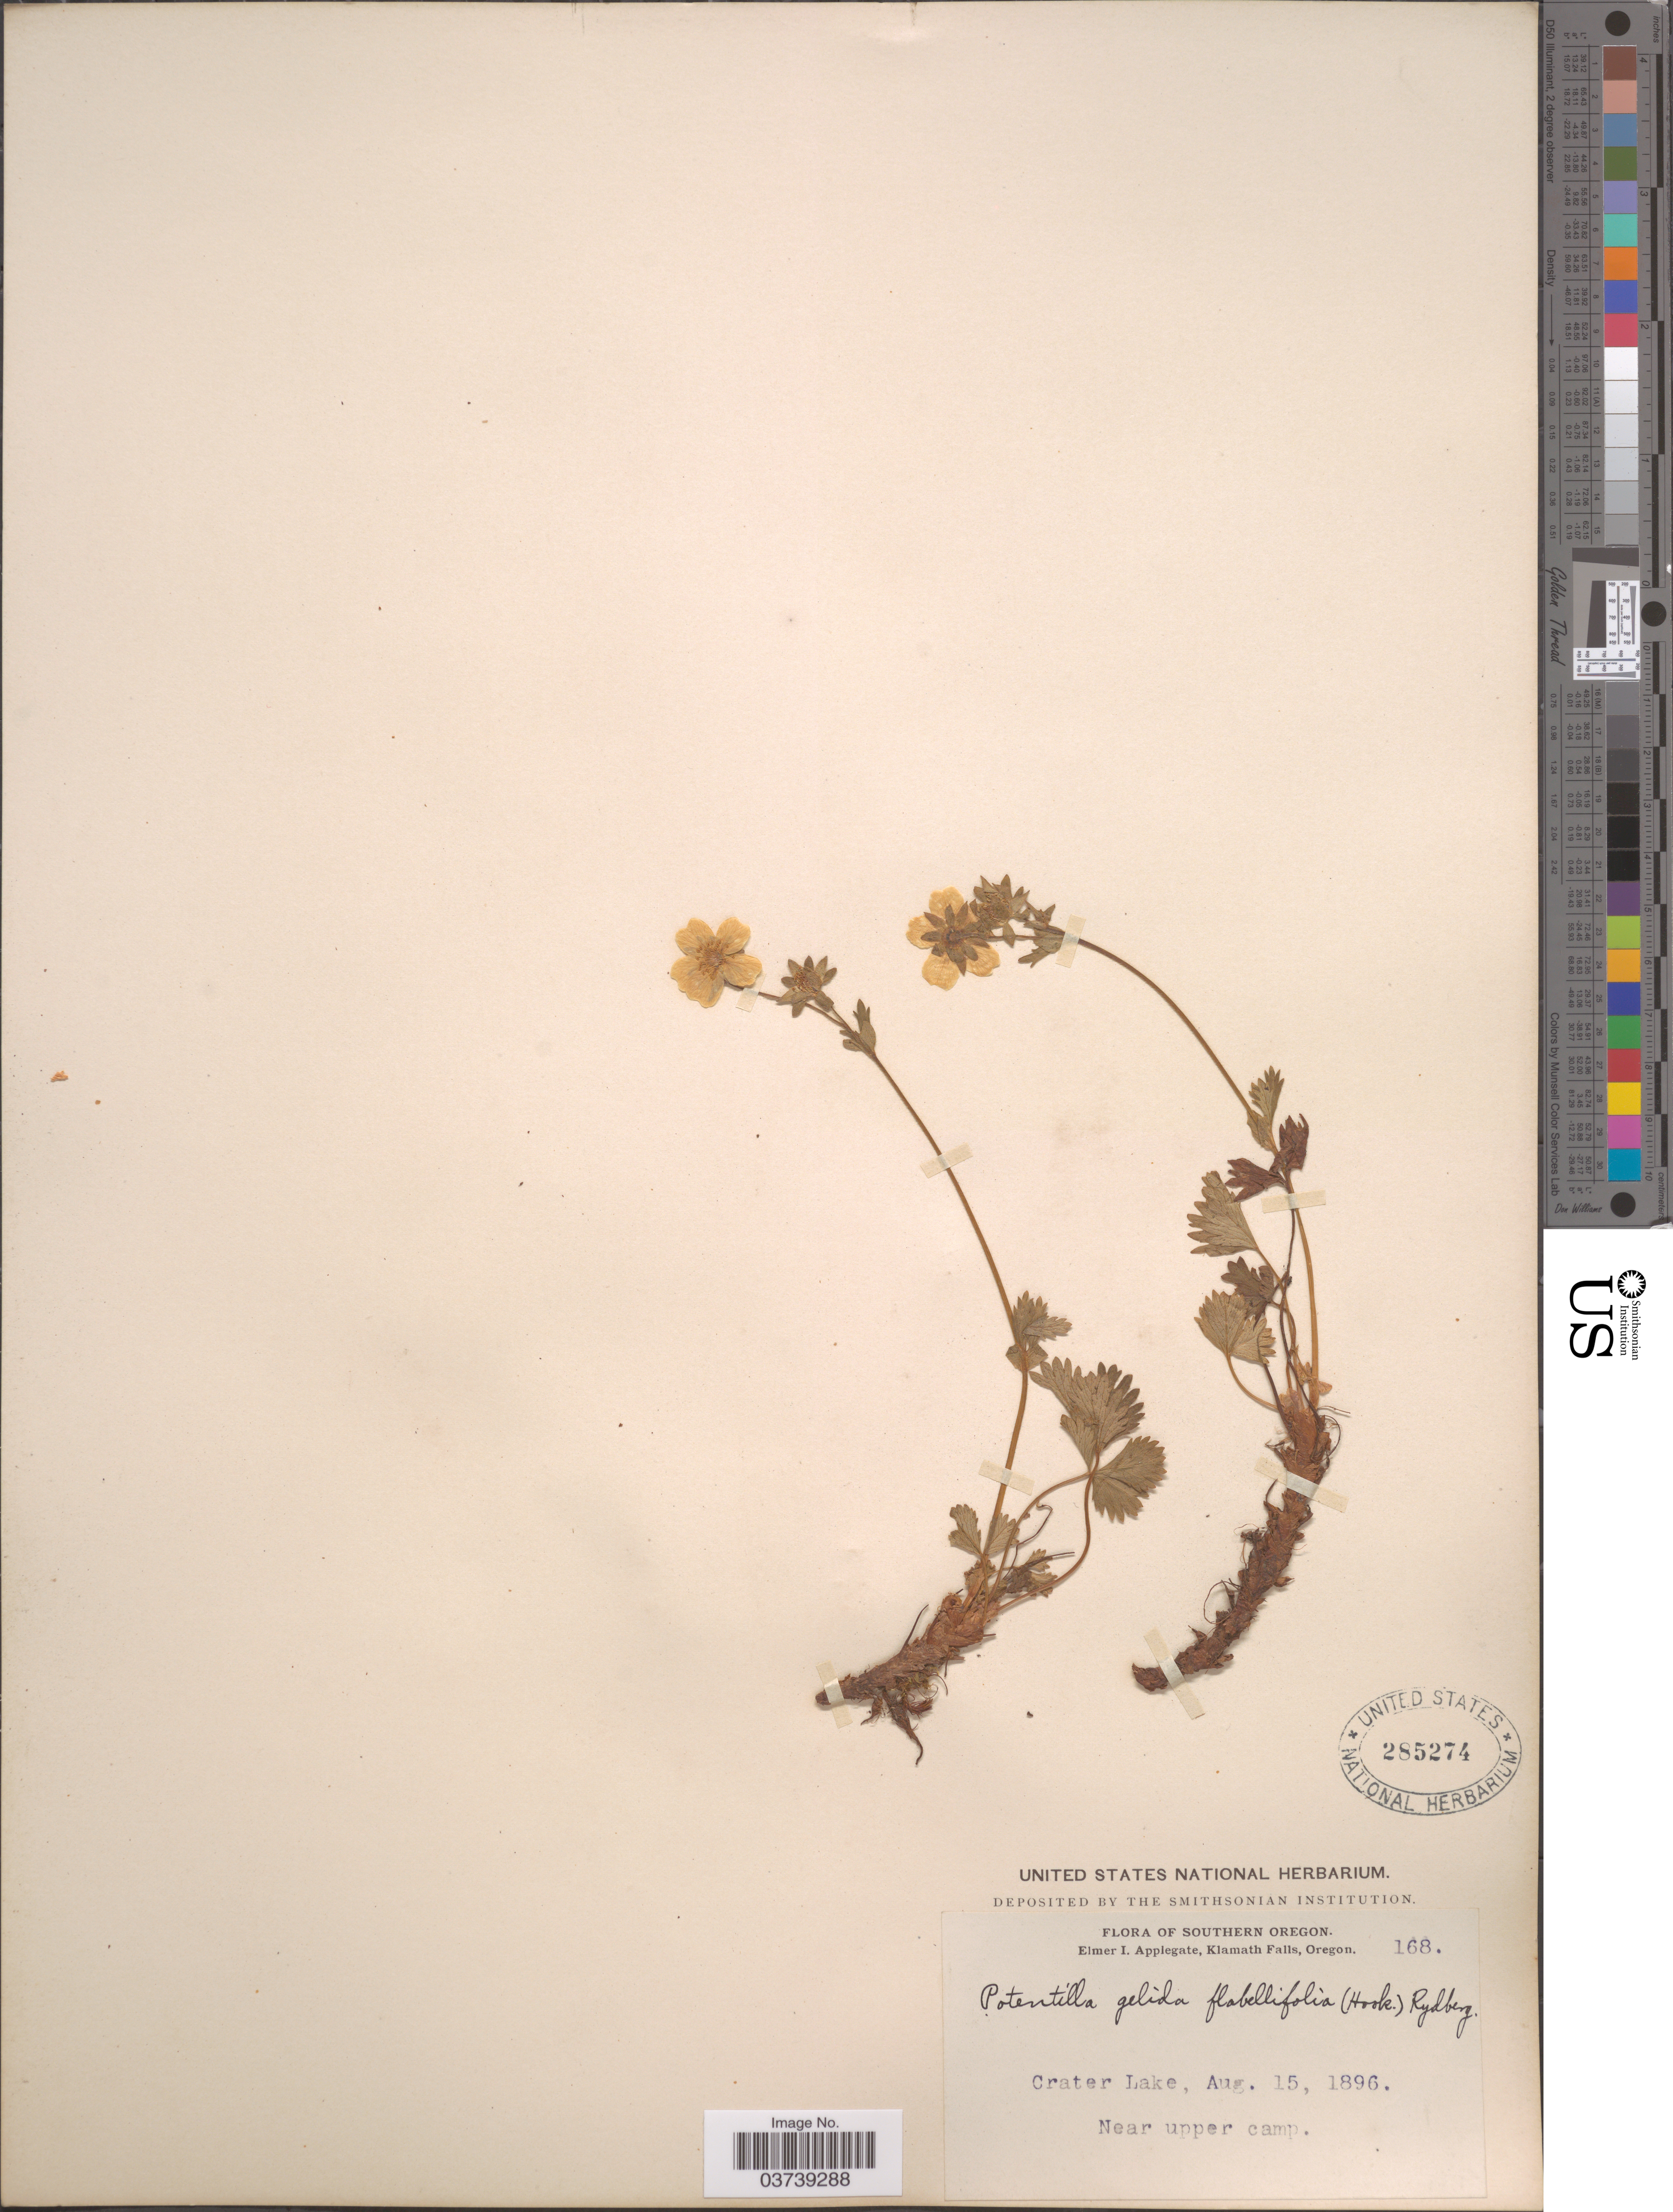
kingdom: Plantae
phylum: Tracheophyta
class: Magnoliopsida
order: Rosales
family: Rosaceae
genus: Potentilla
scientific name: Potentilla flabellifolia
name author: Hook. ex Torr. & A. Gray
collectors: E. I. Applegate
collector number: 168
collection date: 1896-08-15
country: United States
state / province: Oregon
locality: Southern Oregon. Klamath Falls, Crater Lake.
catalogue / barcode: US 285274